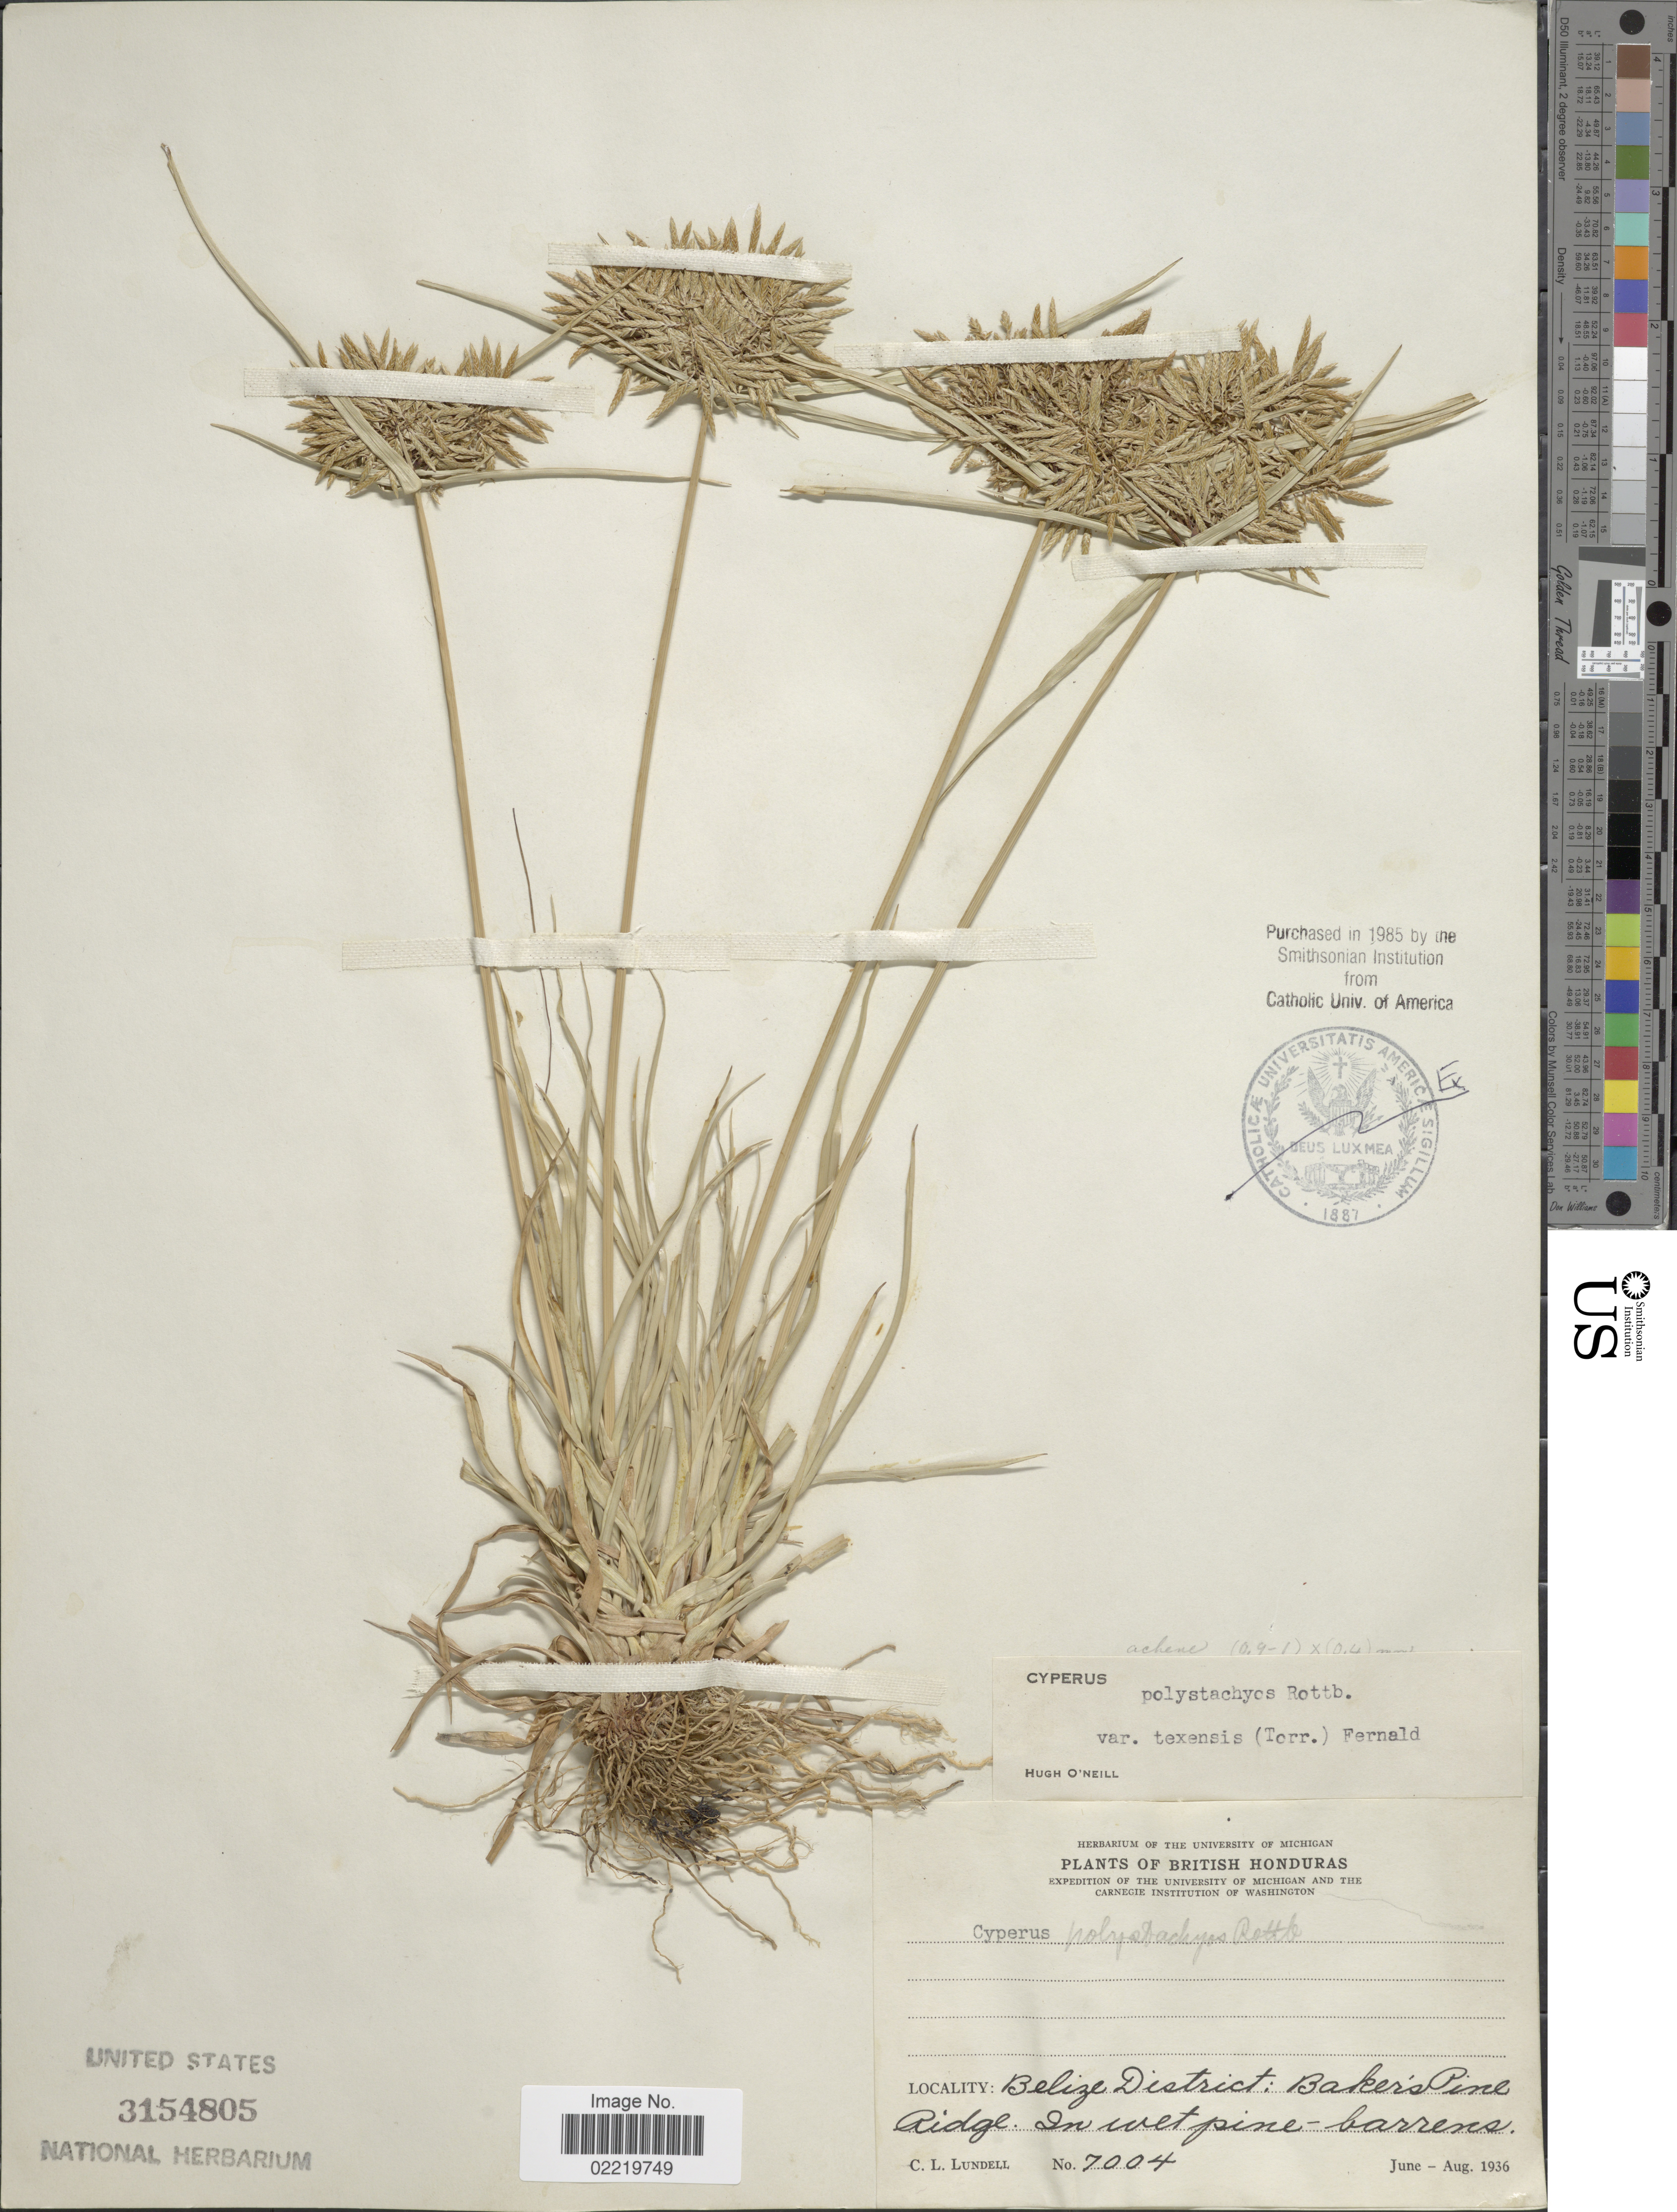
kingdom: Plantae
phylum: Tracheophyta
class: Liliopsida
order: Poales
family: Cyperaceae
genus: Cyperus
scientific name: Cyperus polystachyos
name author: Rottb.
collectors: C. L. Lundell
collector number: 7004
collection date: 1936-06/1936-08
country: Belize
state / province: Belize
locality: Belize District: Baker's Pine Ridge. In wet pine-barrens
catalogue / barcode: US 3154805